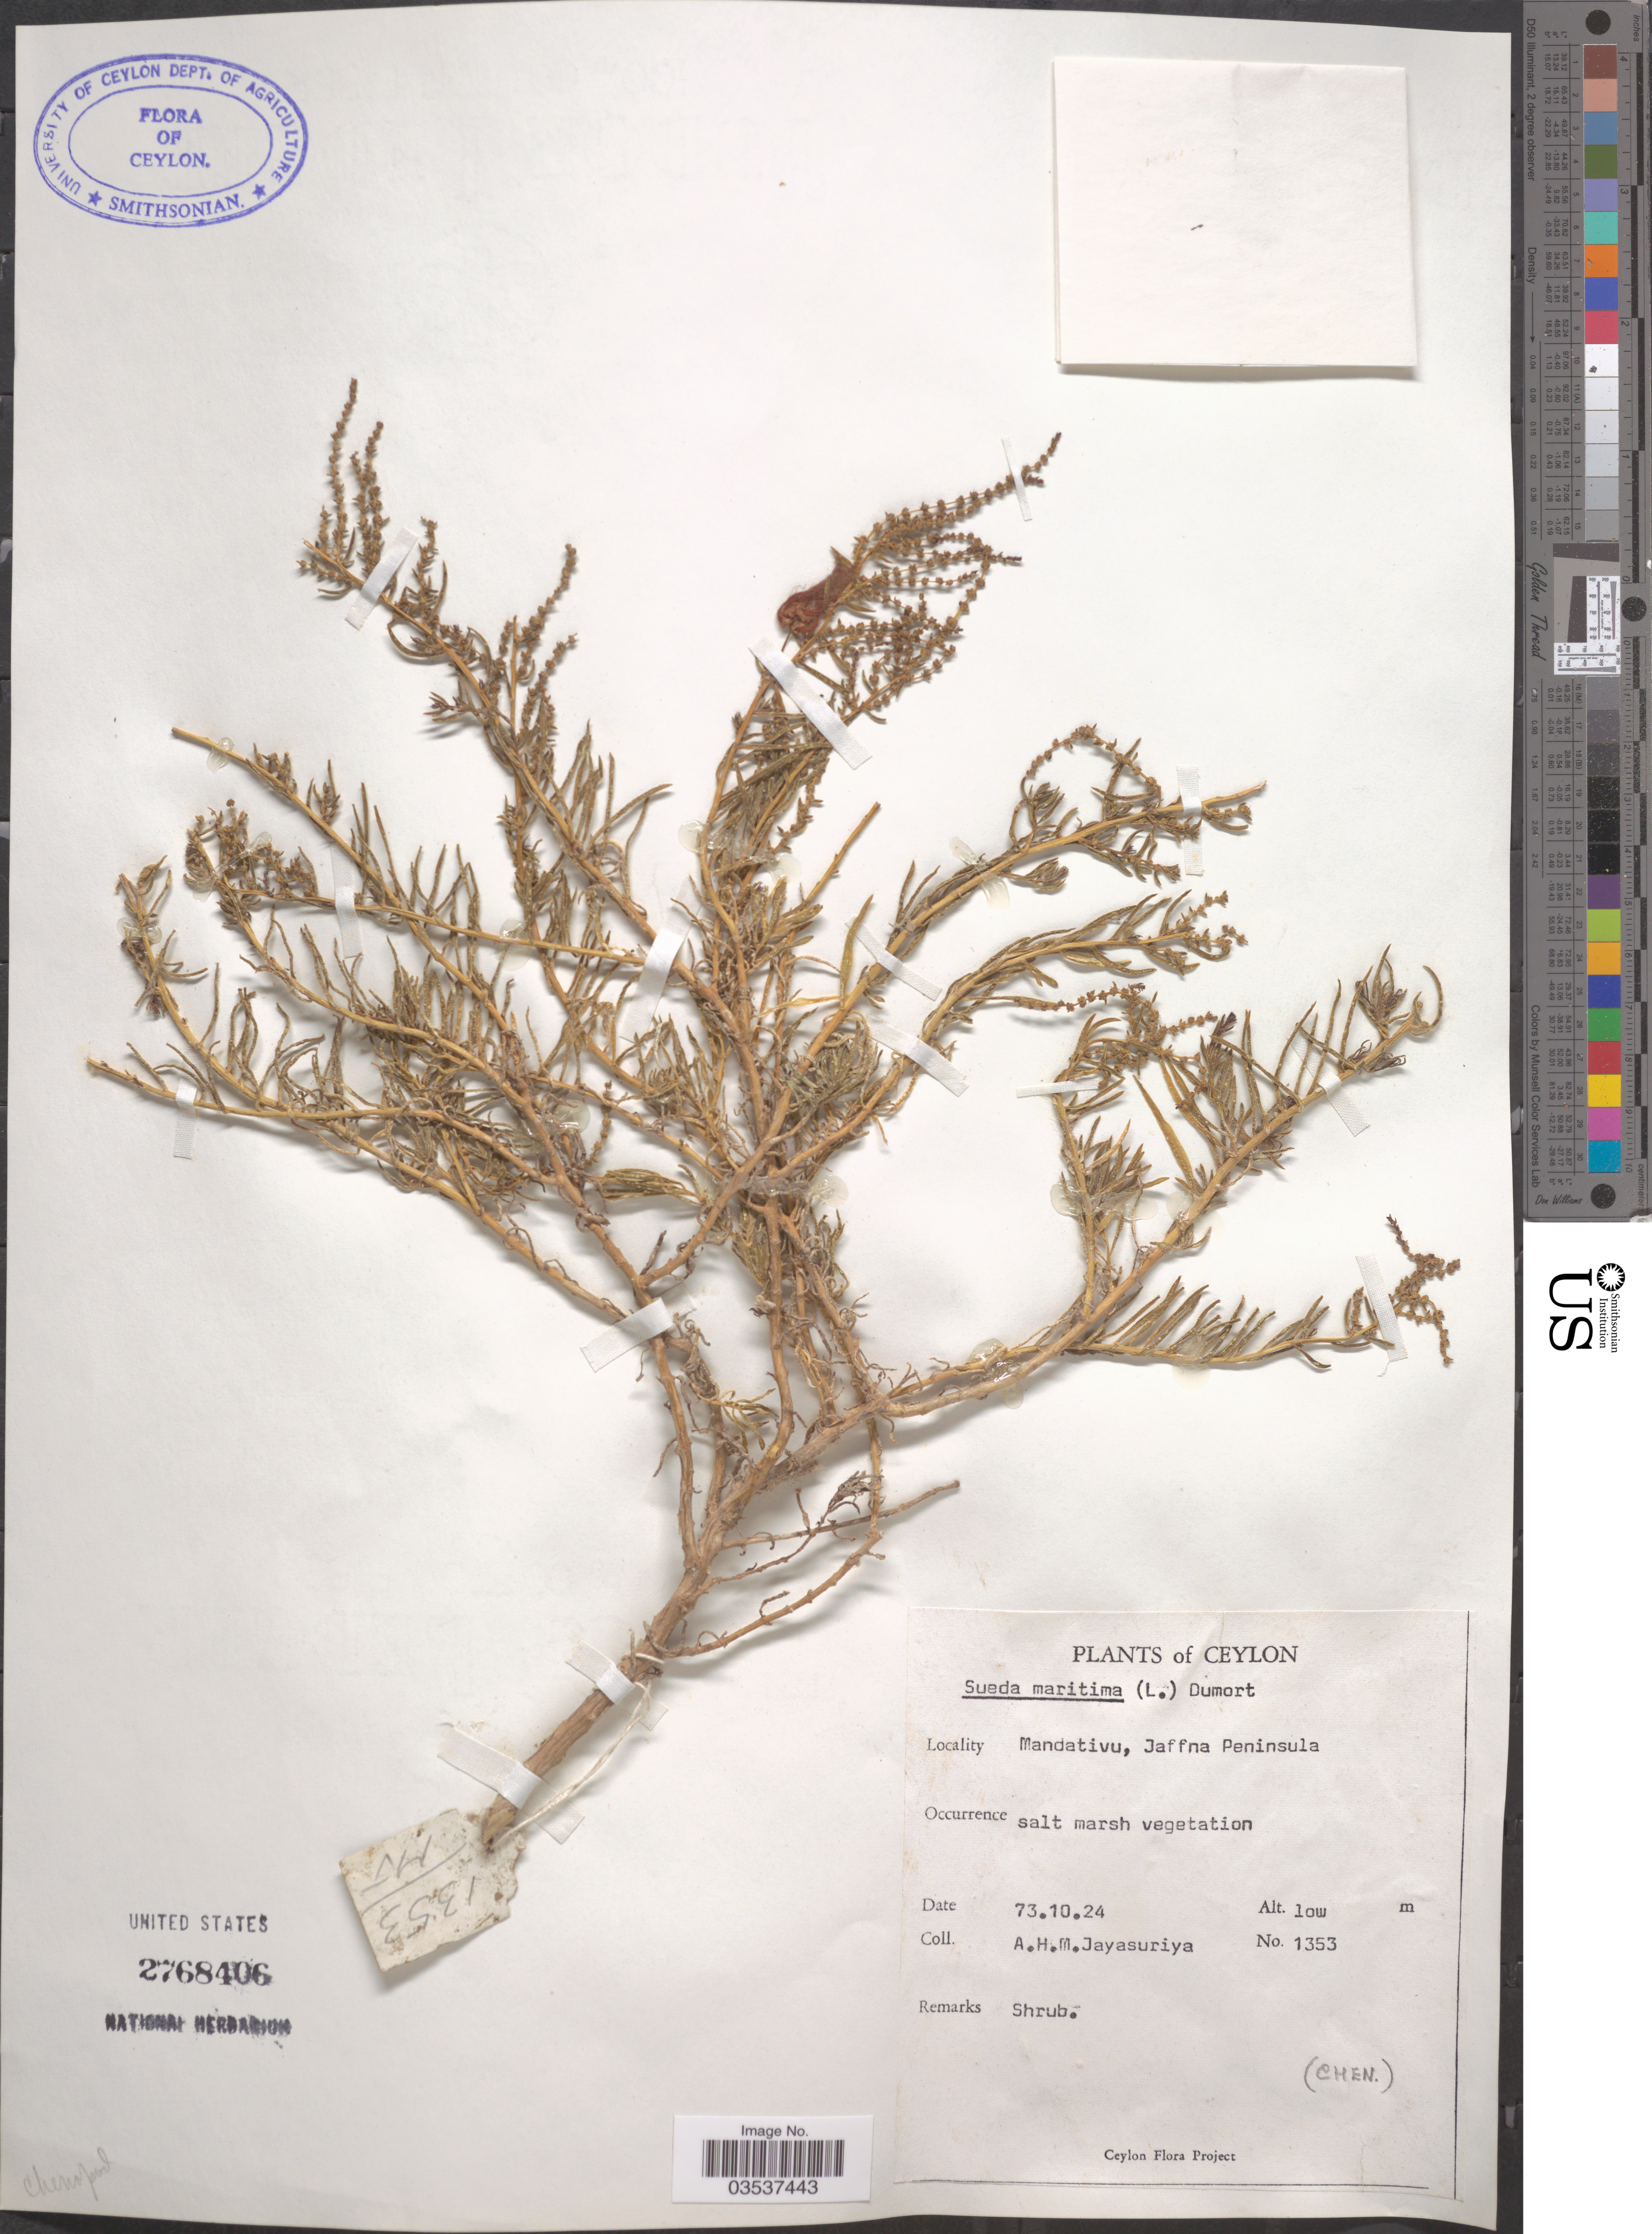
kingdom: Plantae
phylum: Tracheophyta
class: Magnoliopsida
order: Caryophyllales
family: Amaranthaceae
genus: Suaeda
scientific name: Suaeda maritima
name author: (L.) Dumort.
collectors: A. H. Jayasuriya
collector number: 1353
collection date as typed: Transcribed d/m/y: 24/10/73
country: Sri Lanka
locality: Ceylon. Mandativu, Jaffna Peninsula.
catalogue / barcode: US 2768406